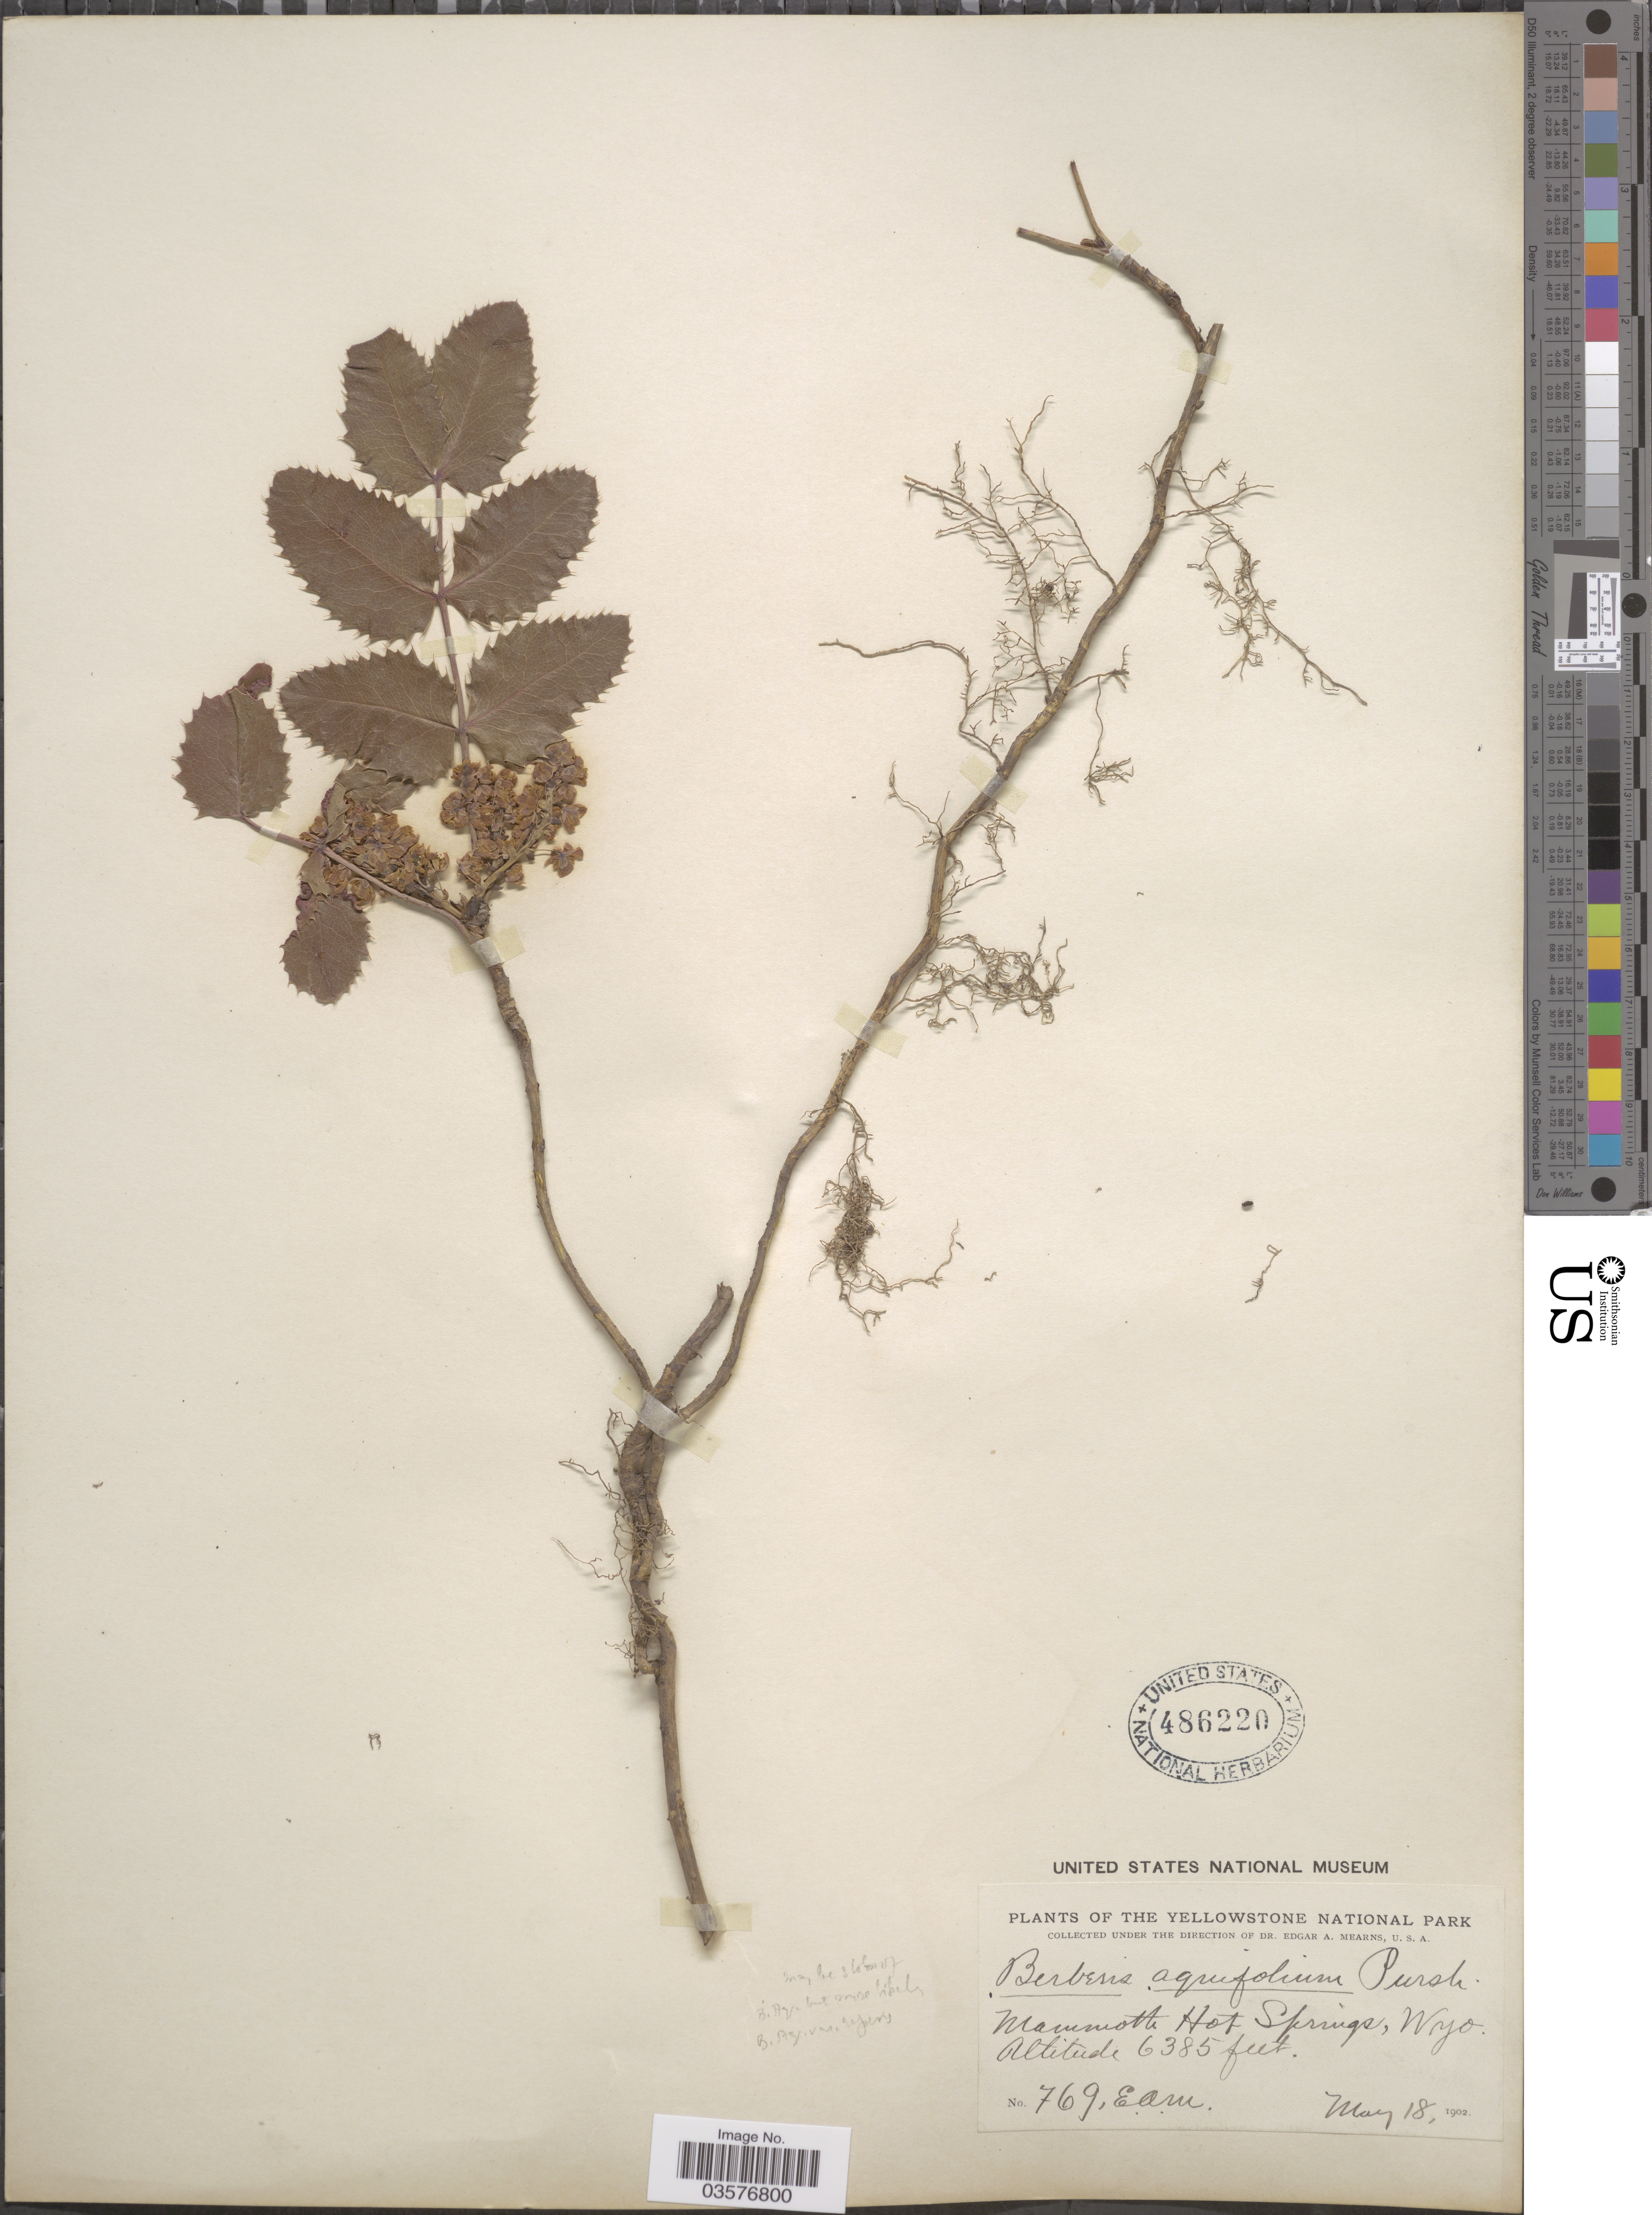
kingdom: Plantae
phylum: Tracheophyta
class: Magnoliopsida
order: Ranunculales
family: Berberidaceae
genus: Mahonia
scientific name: Mahonia repens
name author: (Lindl.) G. Don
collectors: E. A. Mearns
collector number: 769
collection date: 1902-05-18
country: United States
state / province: Wyoming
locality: The Yellowstone National Park. Mammoth Hot Springs.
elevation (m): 1946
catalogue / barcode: US 486220